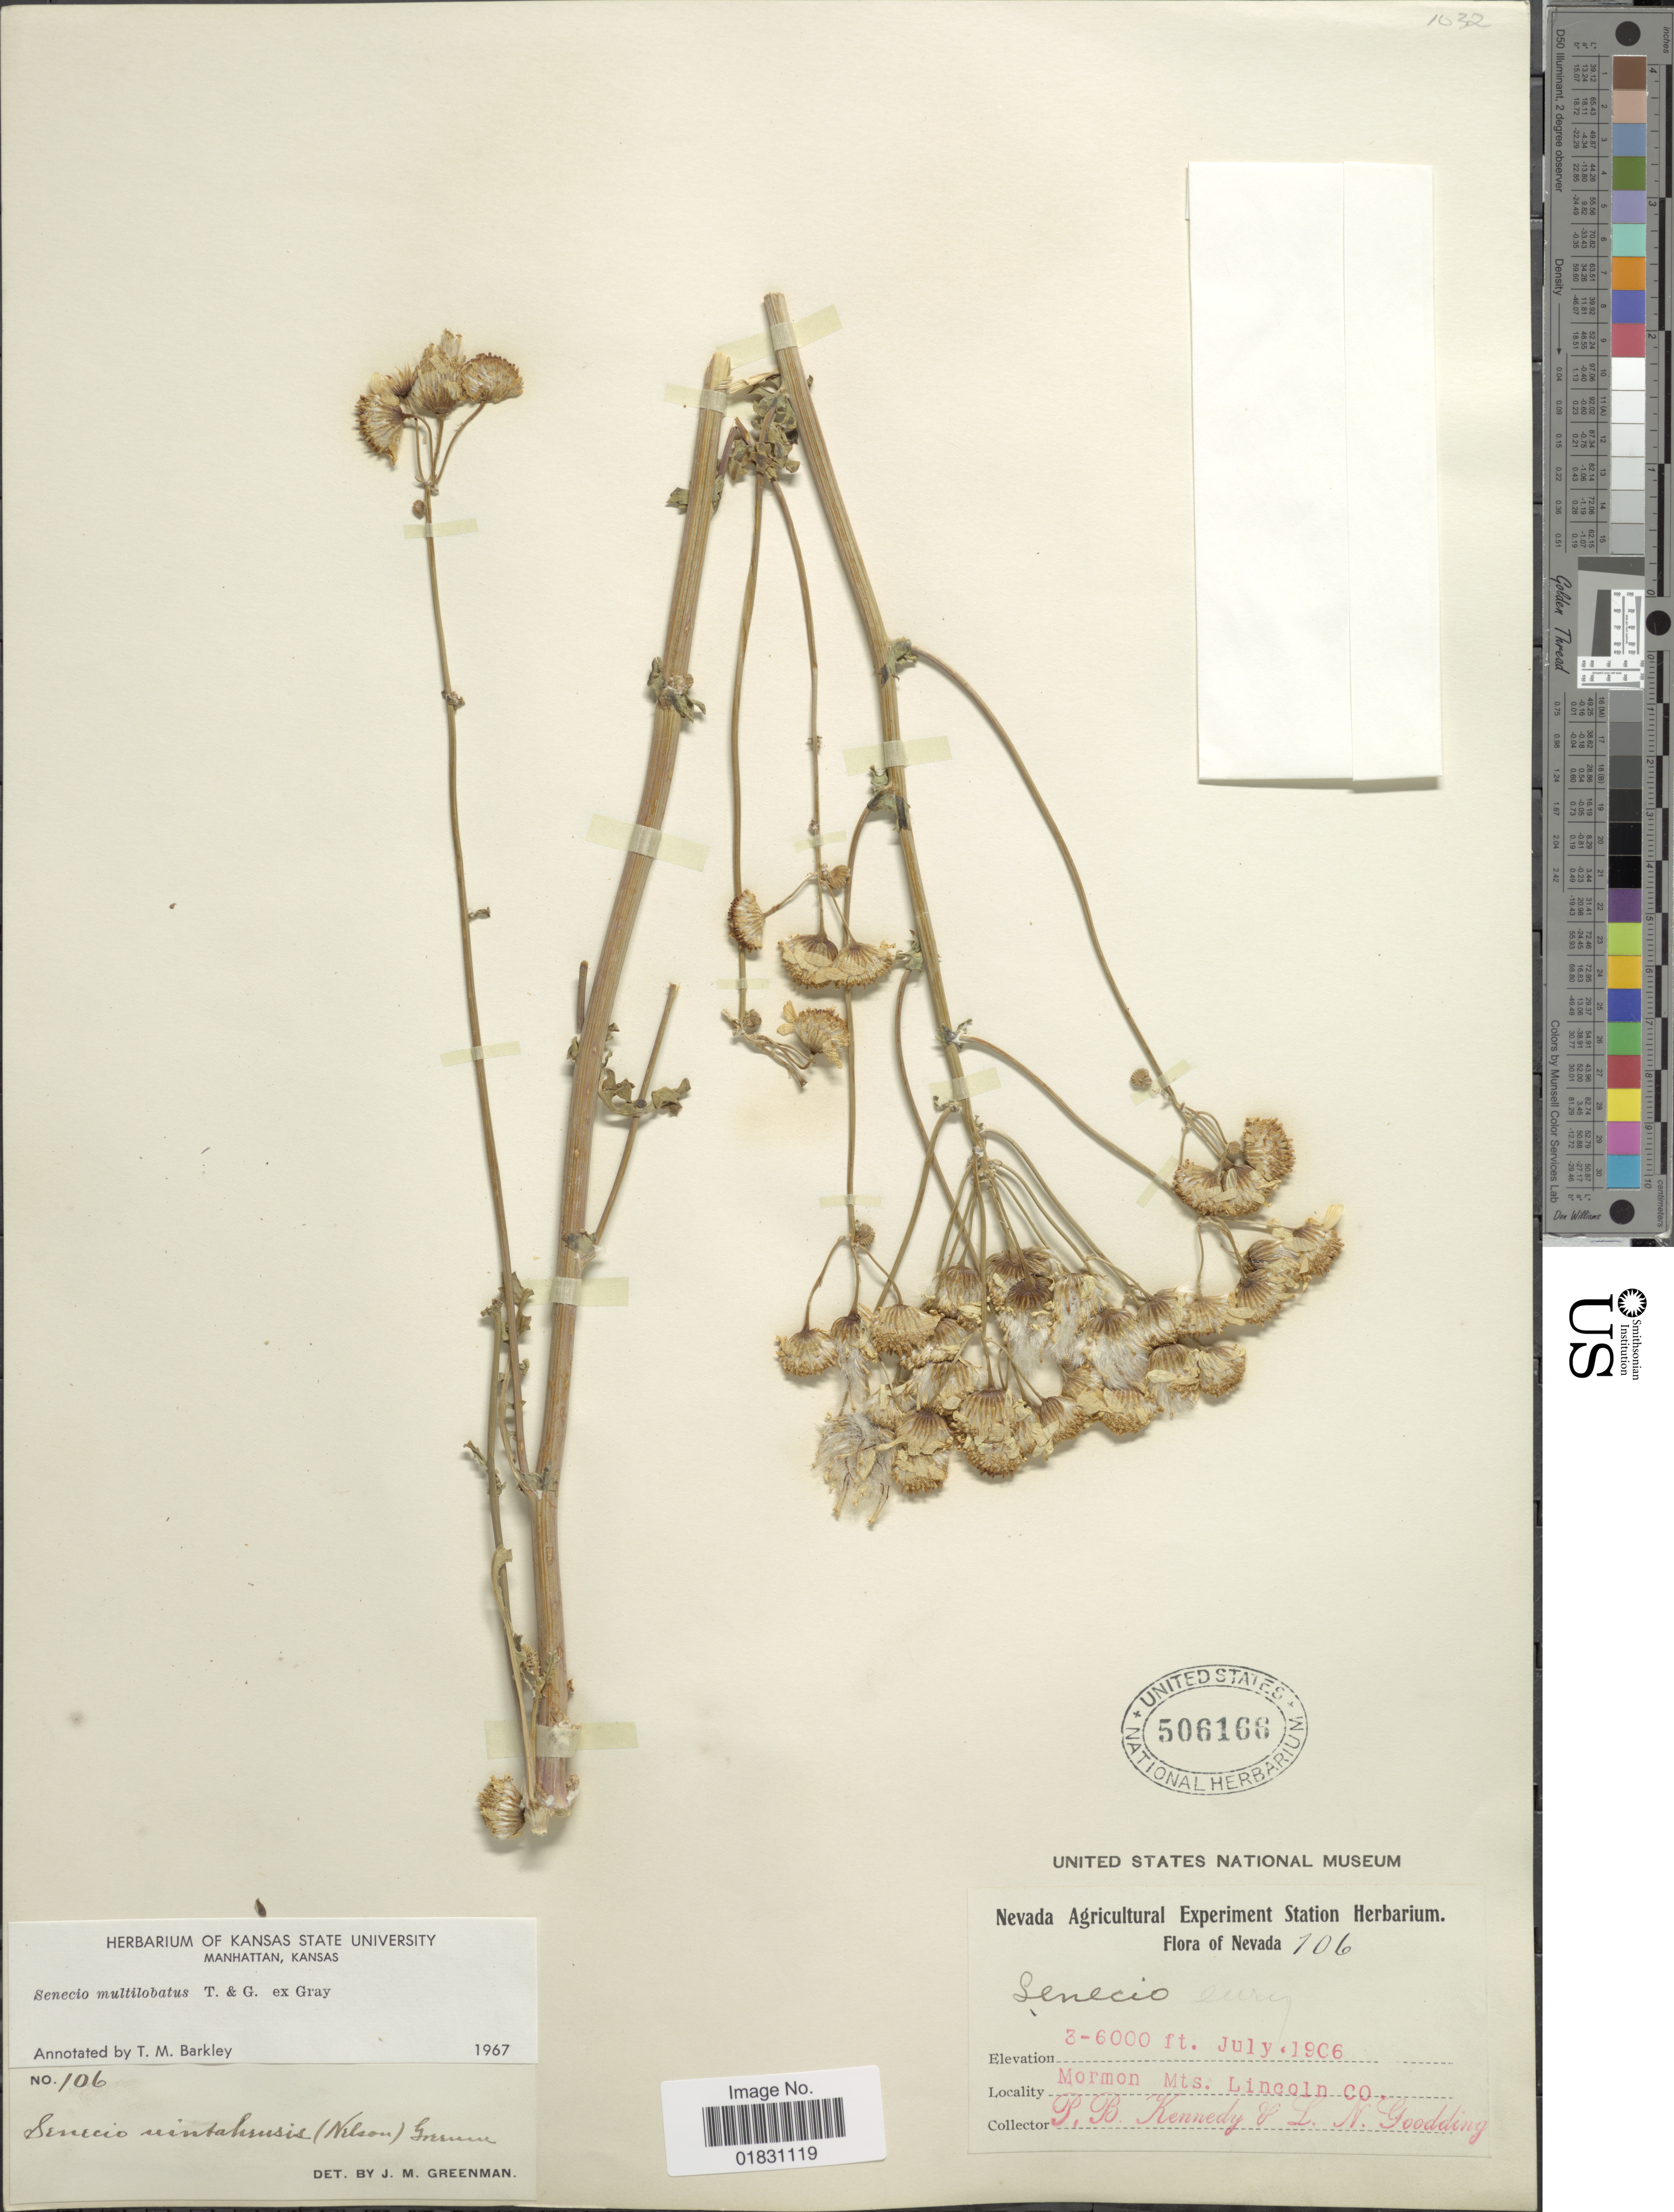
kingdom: Plantae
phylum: Tracheophyta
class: Magnoliopsida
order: Asterales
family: Asteraceae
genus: Packera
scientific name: Packera multilobata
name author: (Torr. & A. Gray) W.A. Weber & Á. Löve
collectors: P. B. Kennedy & L. N. Goodding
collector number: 106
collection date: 1906-07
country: United States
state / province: Nevada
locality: Mormon Mts., Lincoln Co.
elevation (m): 914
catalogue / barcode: US 506166